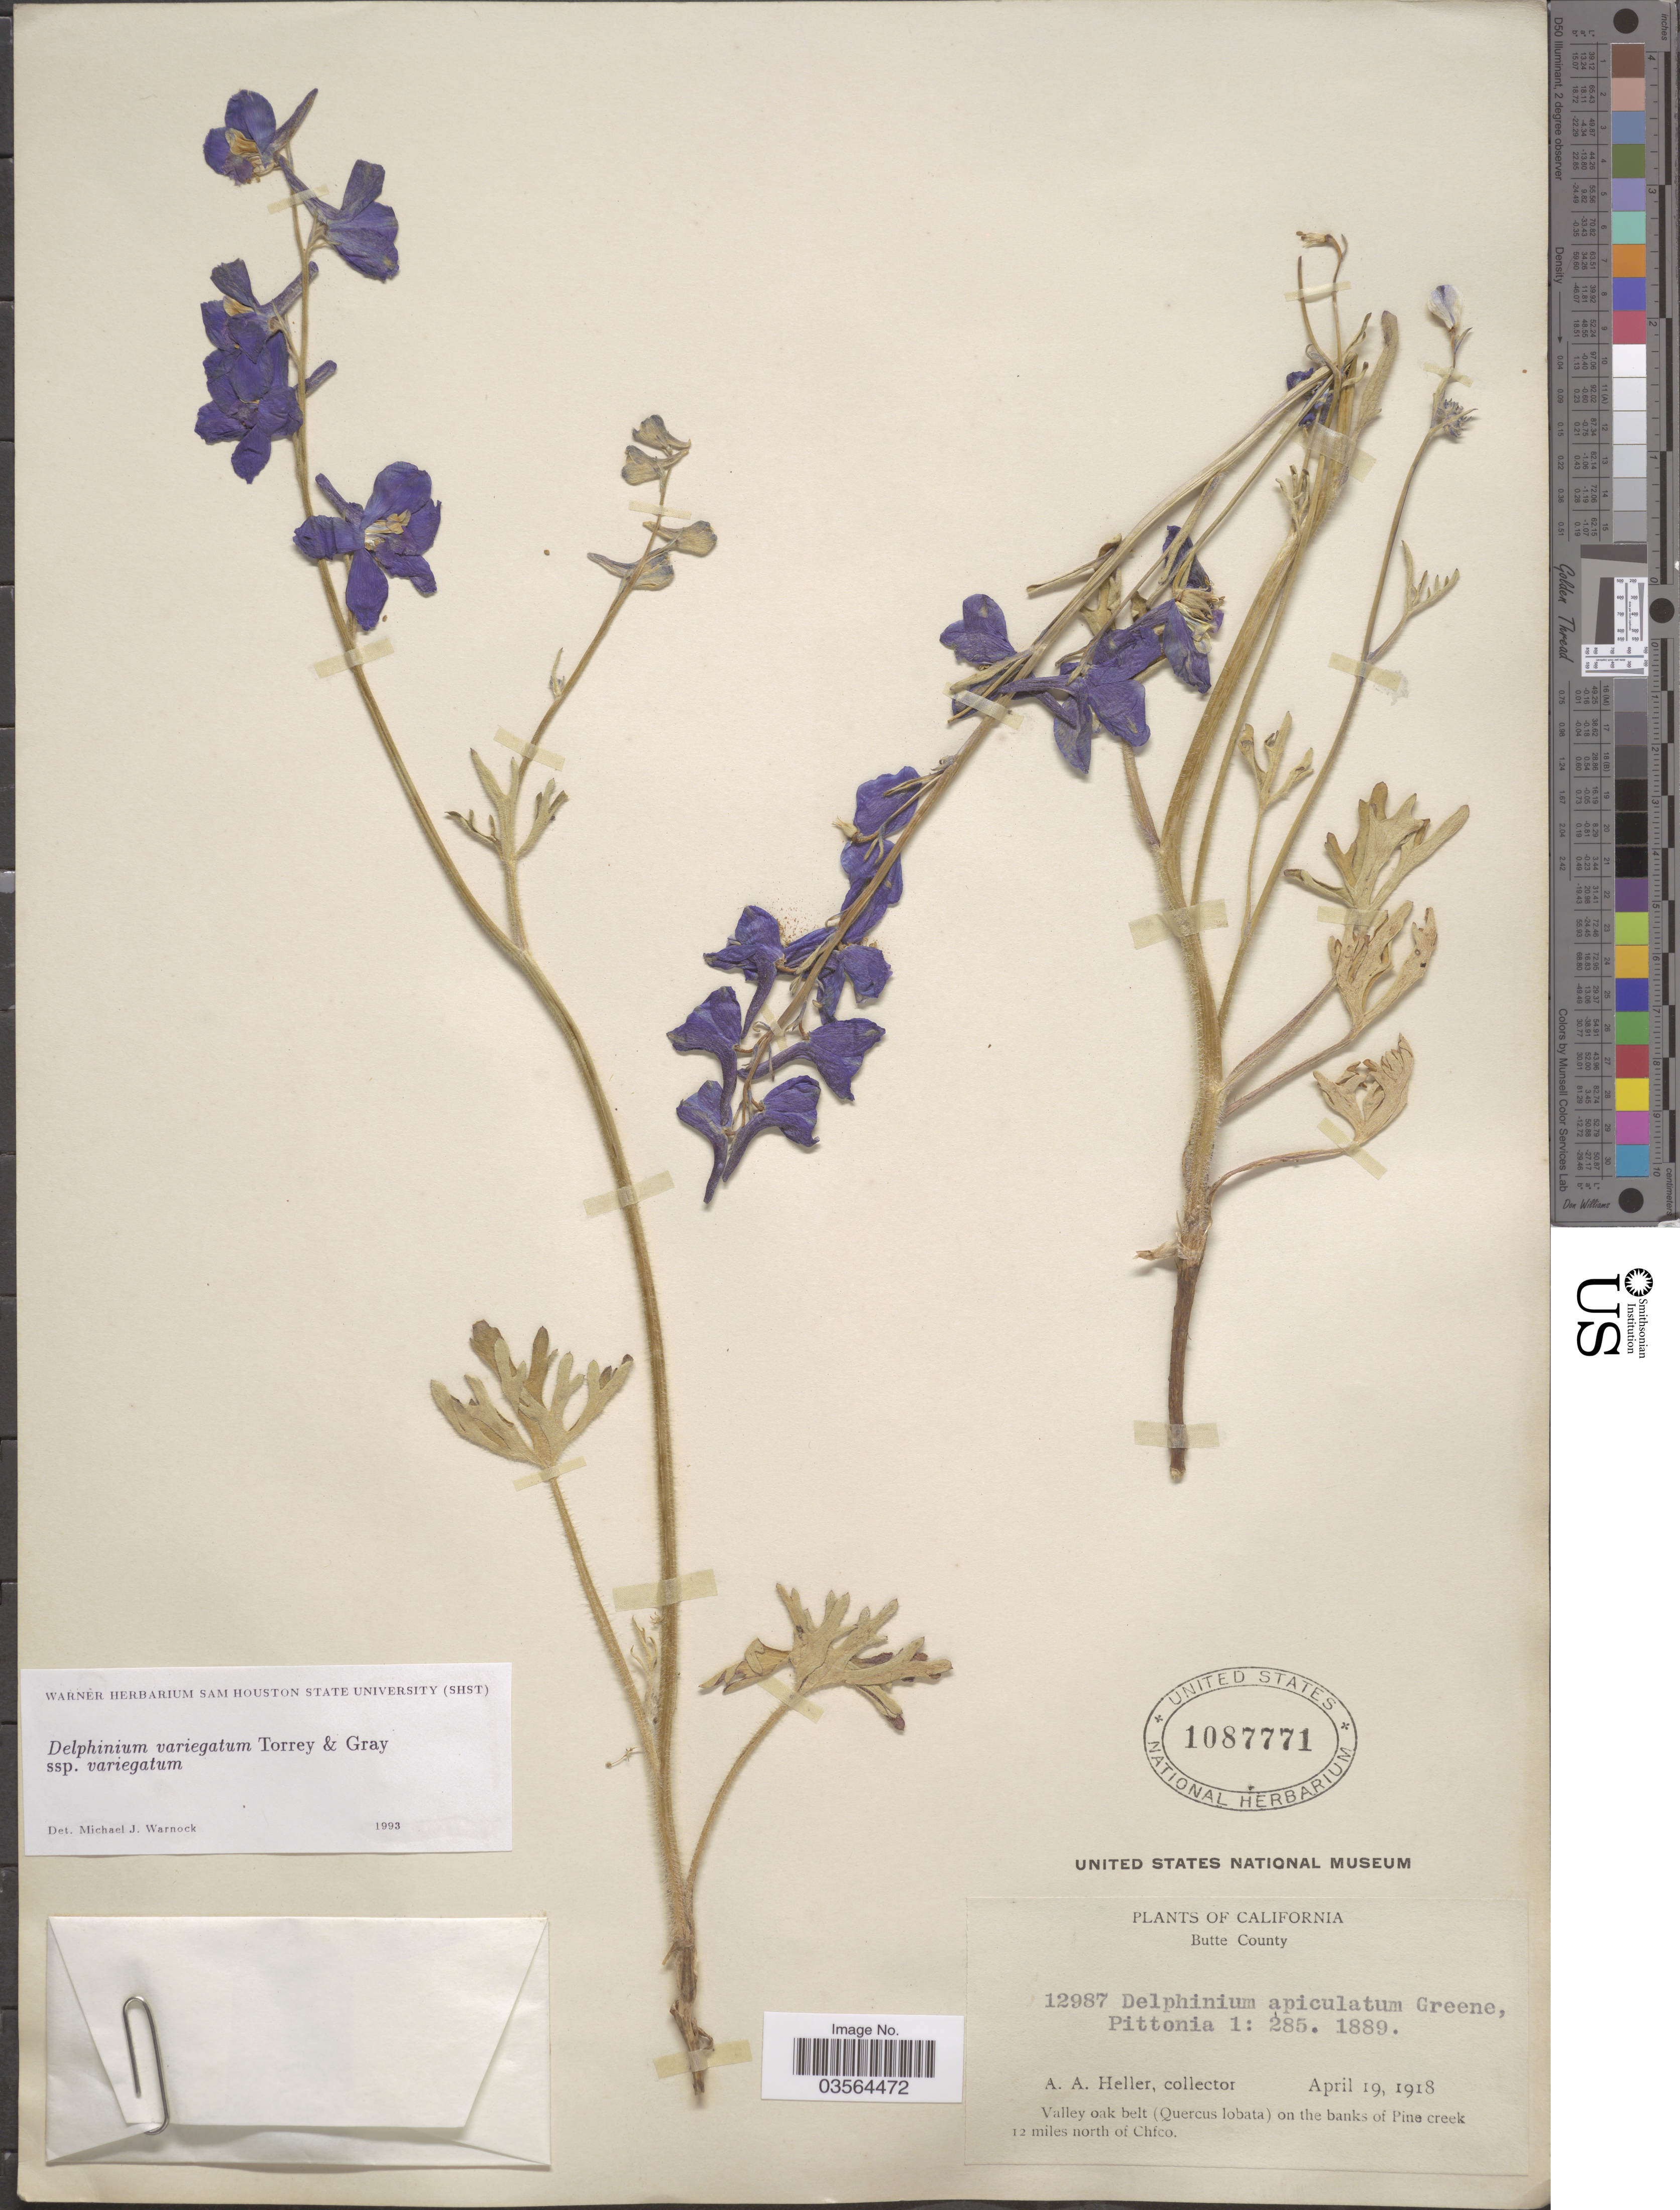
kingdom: Plantae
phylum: Tracheophyta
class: Magnoliopsida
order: Ranunculales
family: Ranunculaceae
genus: Delphinium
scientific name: Delphinium variegatum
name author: Torr. & A. Gray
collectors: A. A. Heller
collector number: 12987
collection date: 1918-04-19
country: United States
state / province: California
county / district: Butte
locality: Butte County. On the banks of Pine creek 12 miles north of Chfco.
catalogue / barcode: US 1087771